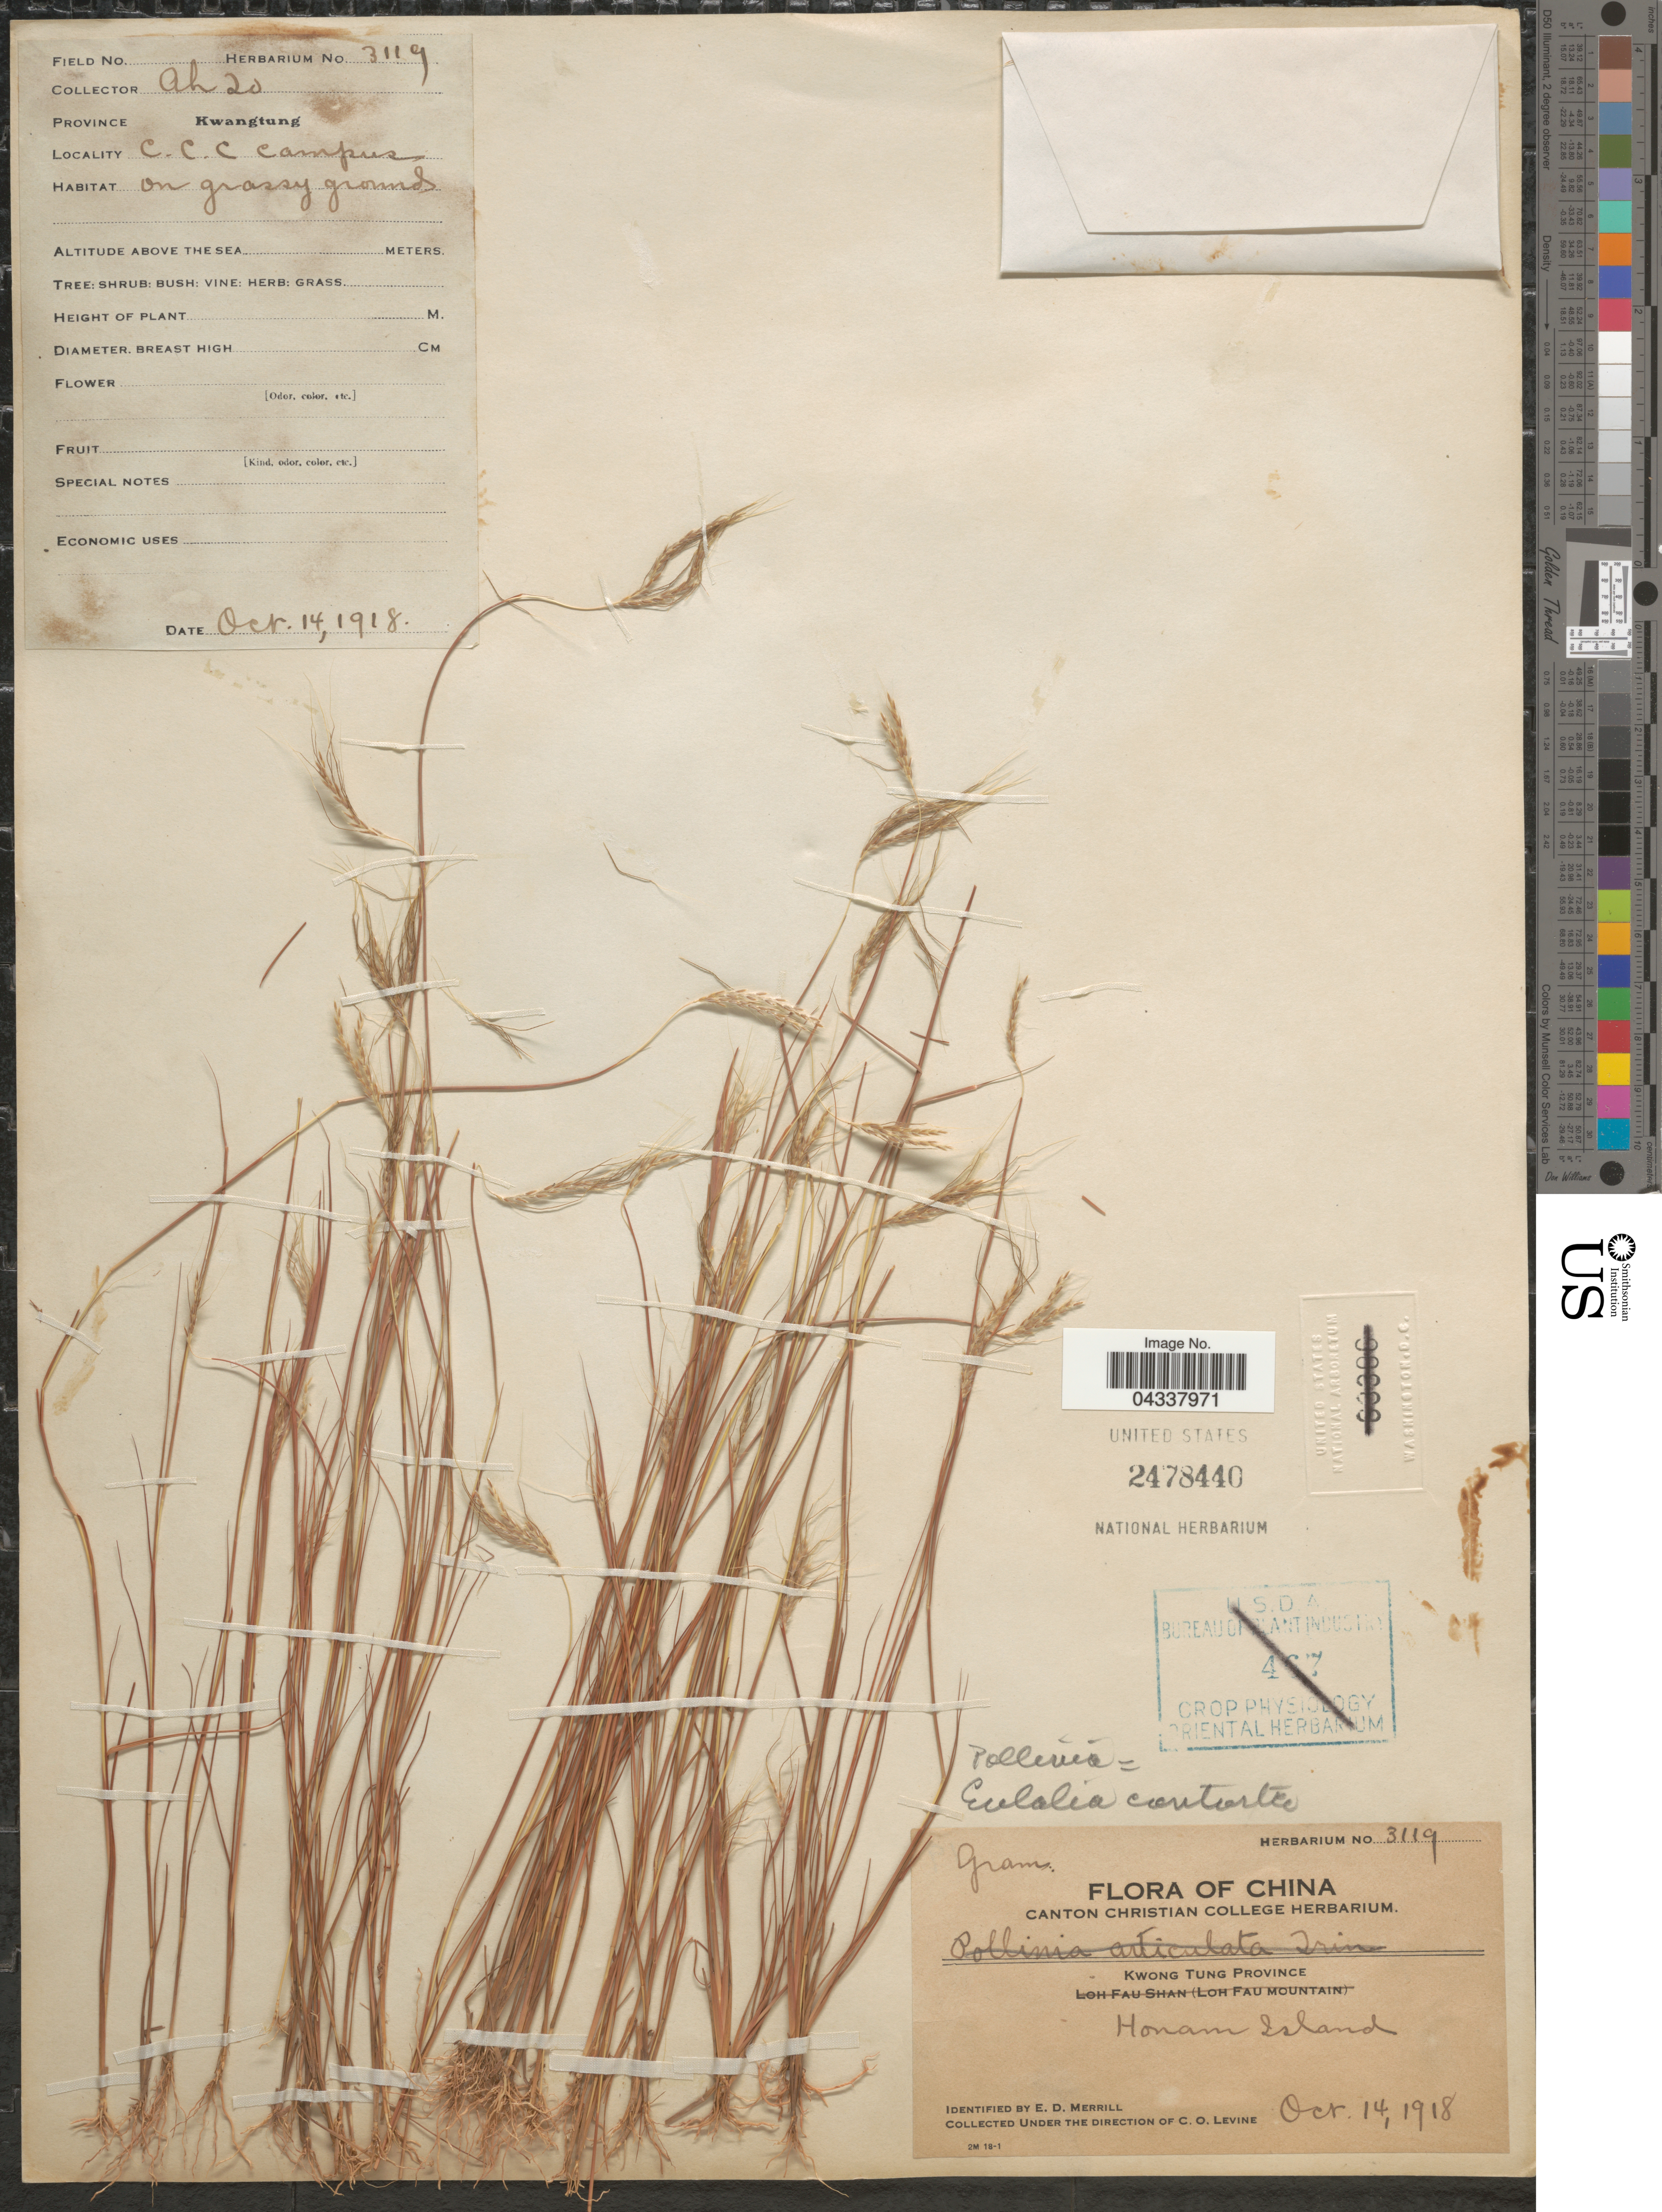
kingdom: Plantae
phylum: Tracheophyta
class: Liliopsida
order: Poales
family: Poaceae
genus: Pseudopogonatherum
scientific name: Pseudopogonatherum contortum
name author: A. Camus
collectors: Ah To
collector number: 3119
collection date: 1918-10-14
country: China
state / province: Guangdong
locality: Province Kwangtung. C.C.C. campus. Honam Island.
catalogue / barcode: US 2478440